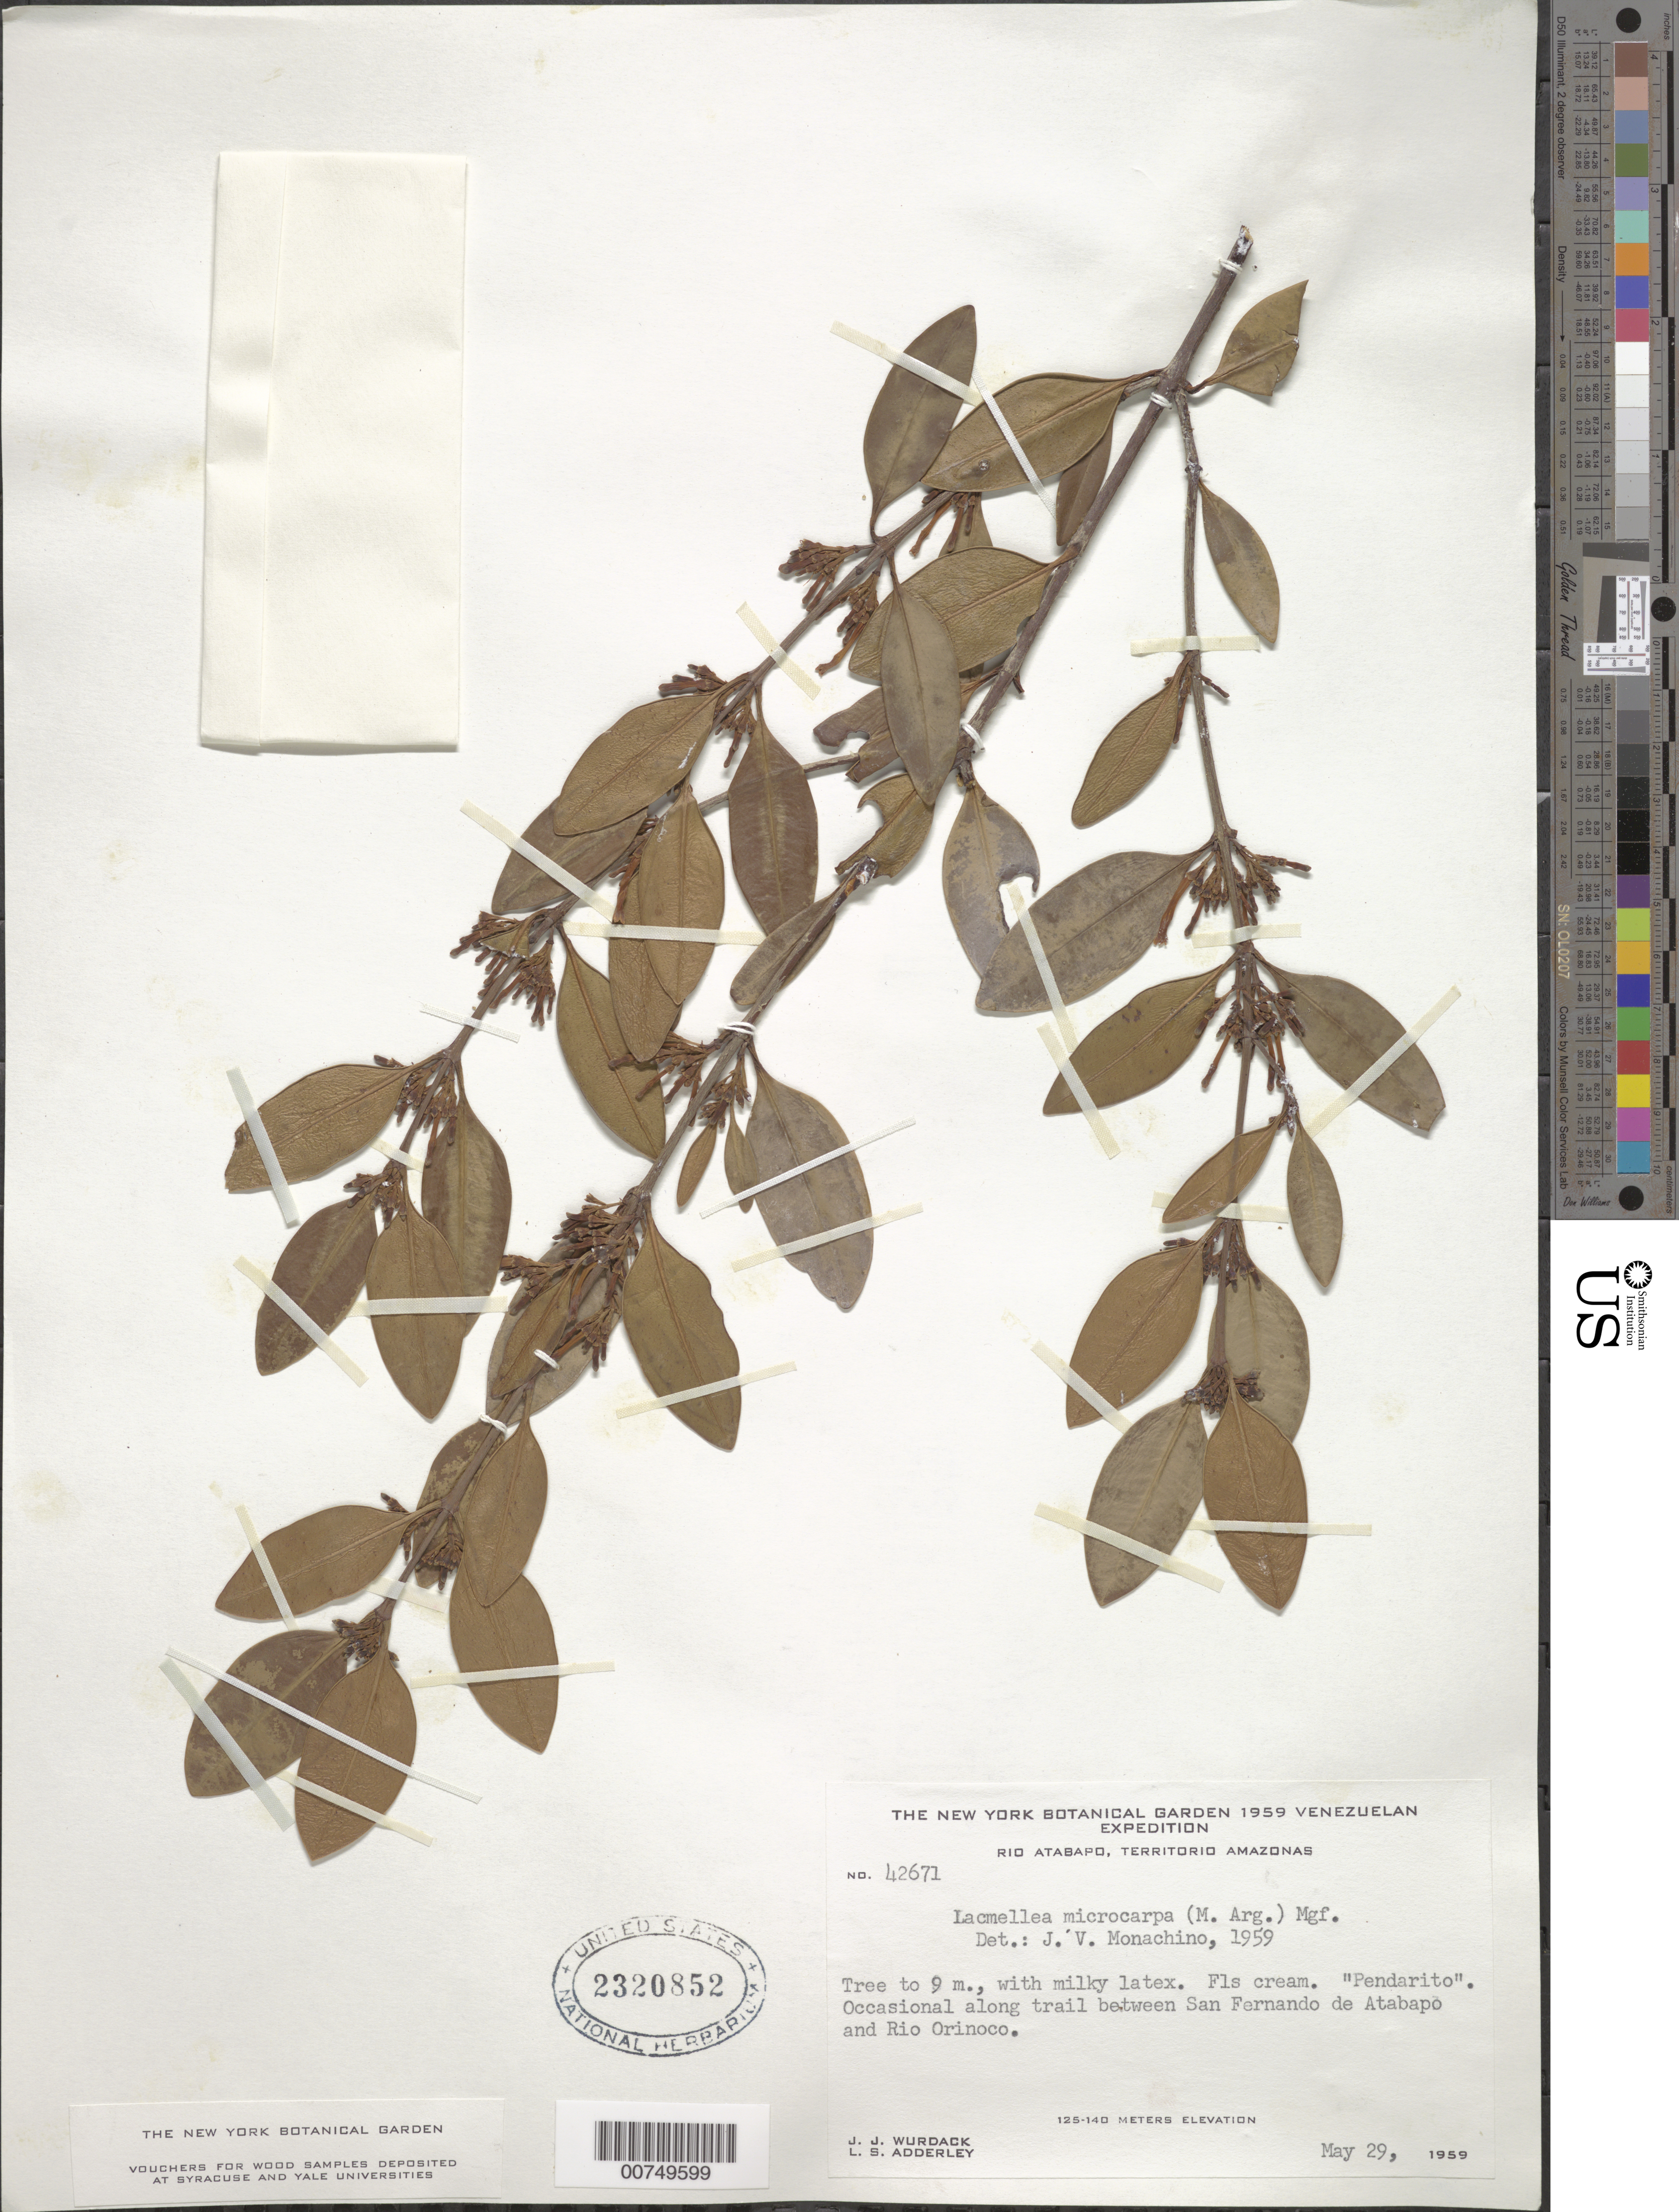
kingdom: Plantae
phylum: Tracheophyta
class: Magnoliopsida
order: Gentianales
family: Apocynaceae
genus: Lacmellea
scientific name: Lacmellea microcarpa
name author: (Müll. Arg.) Markgr.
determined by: Monachino, J. V.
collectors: J. J. Wurdack & L. S. Adderley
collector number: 42671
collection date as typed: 29-May-59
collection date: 1959-05-29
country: Venezuela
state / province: Amazonas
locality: Río Orinoco, trail between San Fernando de Atabapo and Río Orinoco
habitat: Along trail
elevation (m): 125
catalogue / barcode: US 2320852